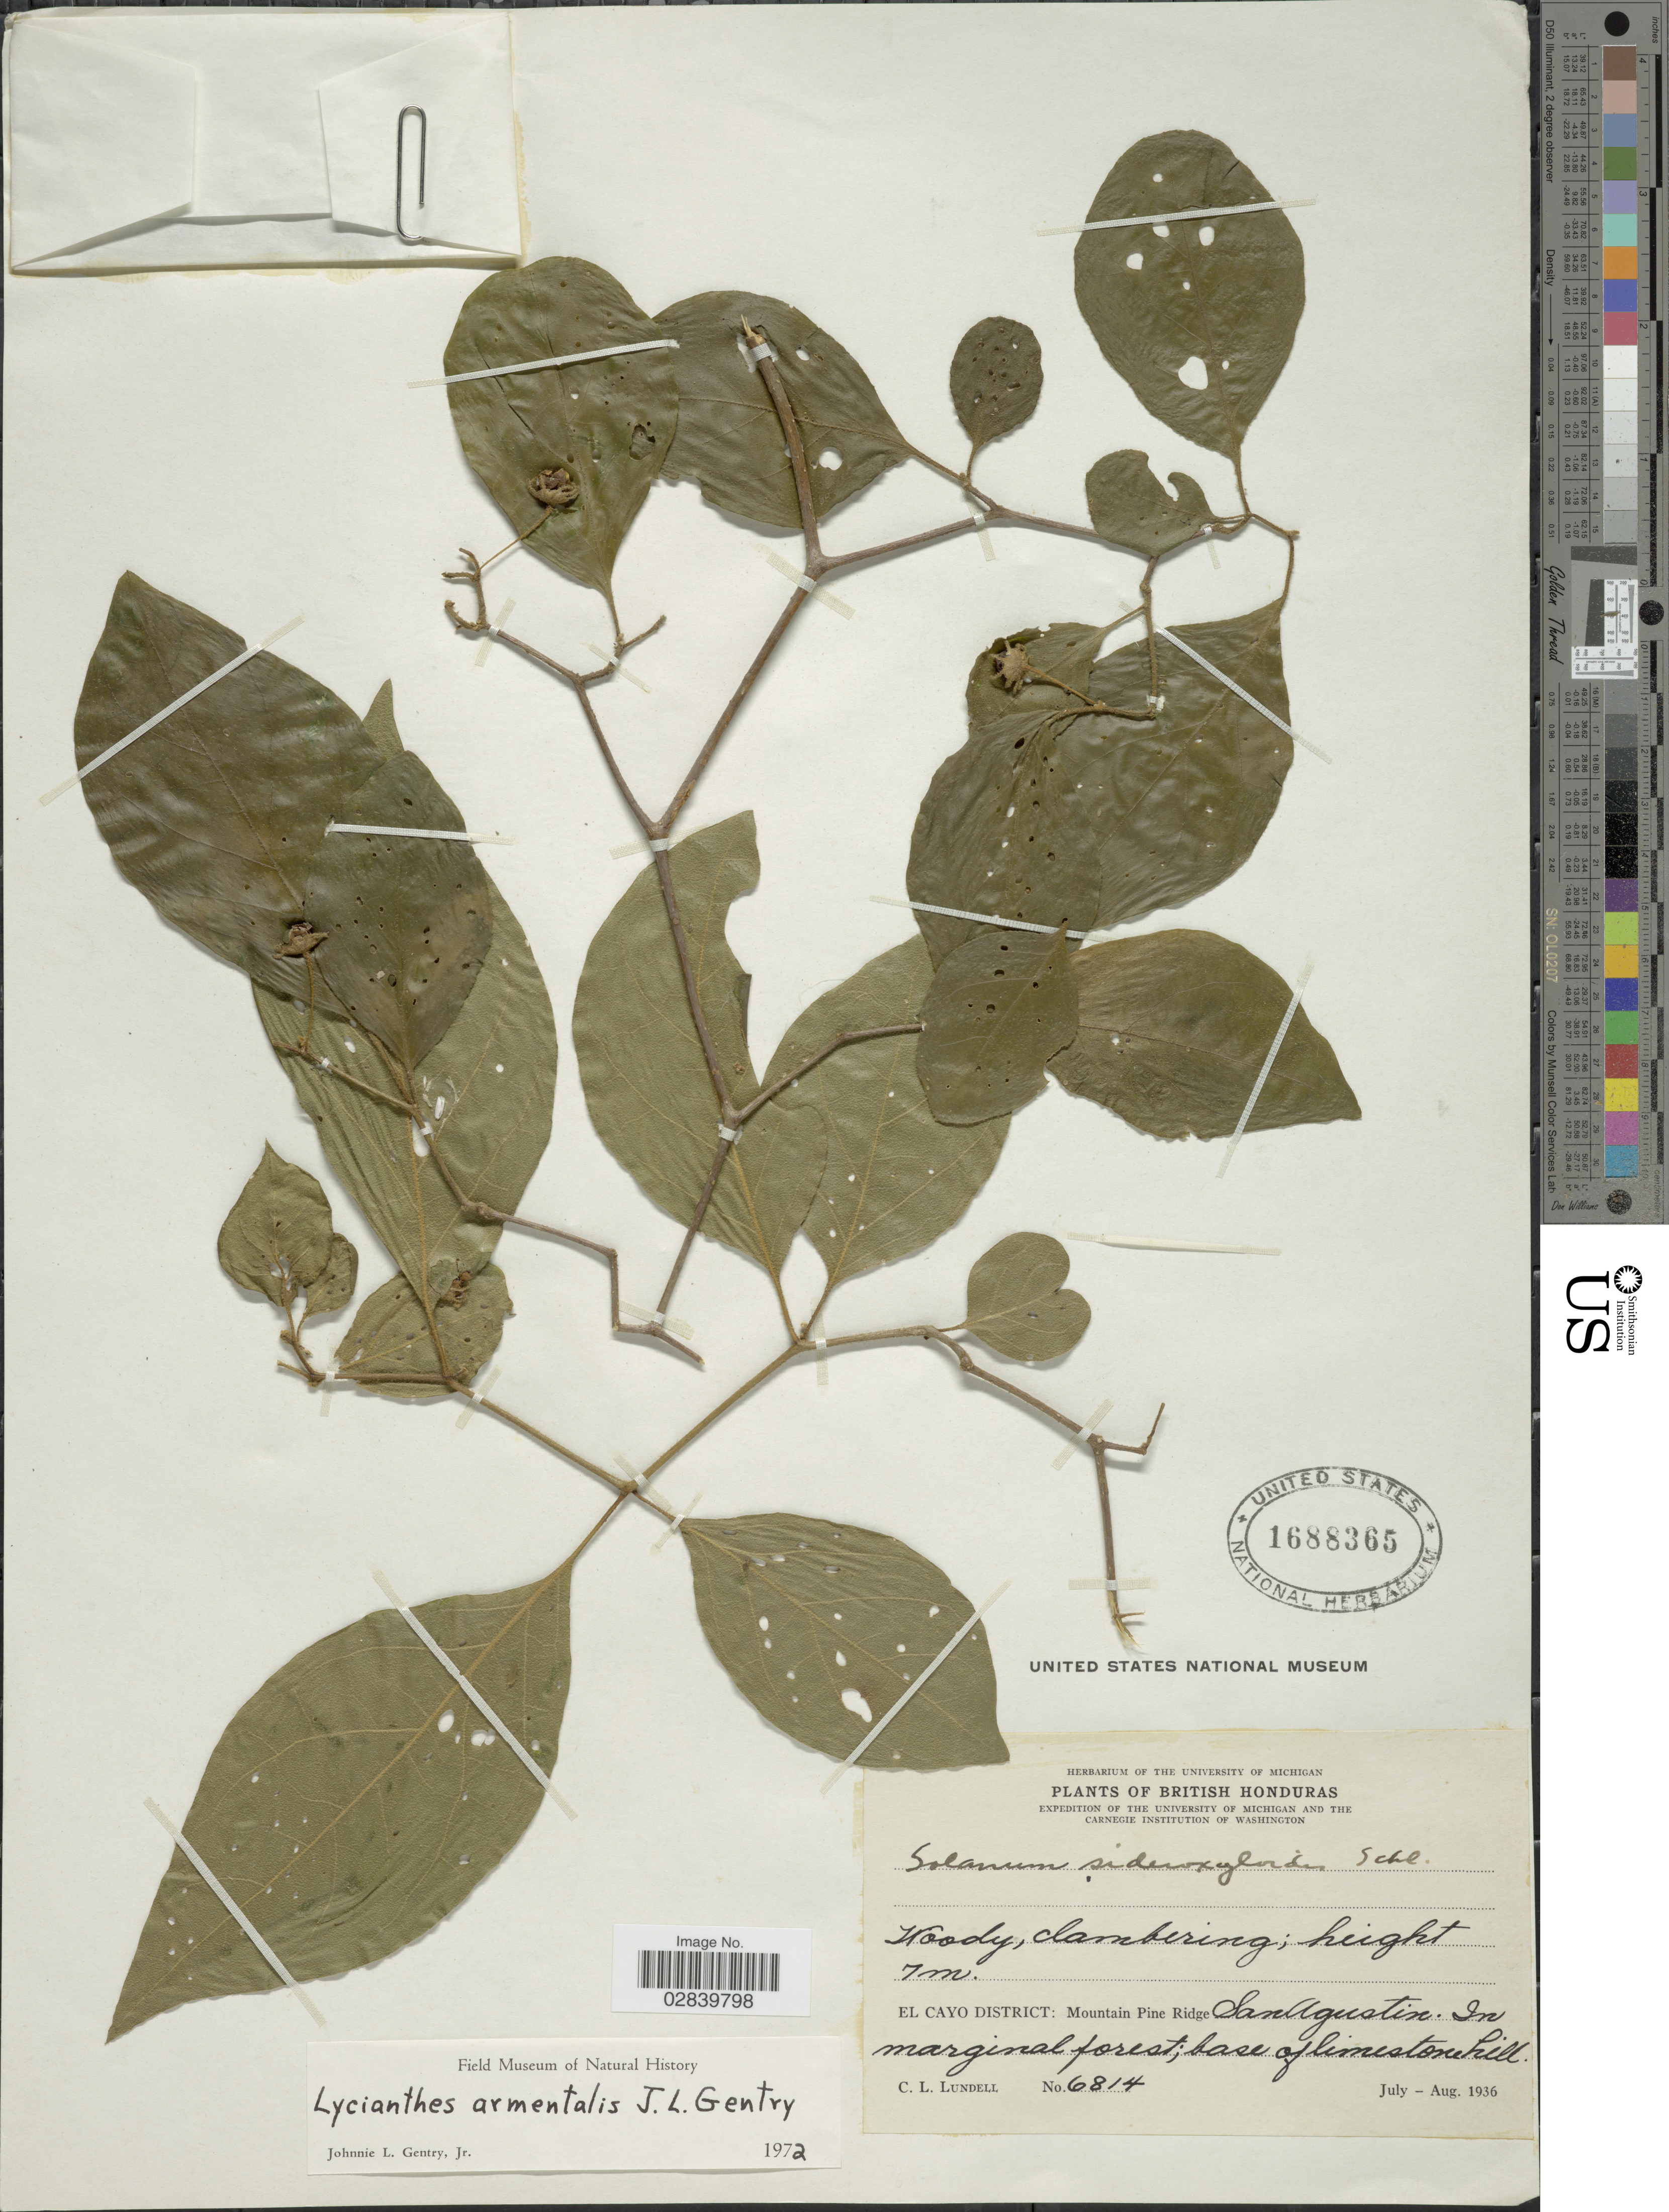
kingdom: Plantae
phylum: Tracheophyta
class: Magnoliopsida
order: Solanales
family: Solanaceae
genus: Lycianthes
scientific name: Lycianthes armentalis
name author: J.L. Gentry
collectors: C. L. Lundell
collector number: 6814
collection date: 1936-07/1936-08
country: Belize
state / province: Cayo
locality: British Honduras. El Cayo District: Mountain Pine Ridge San Augustin.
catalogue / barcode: US 1688365